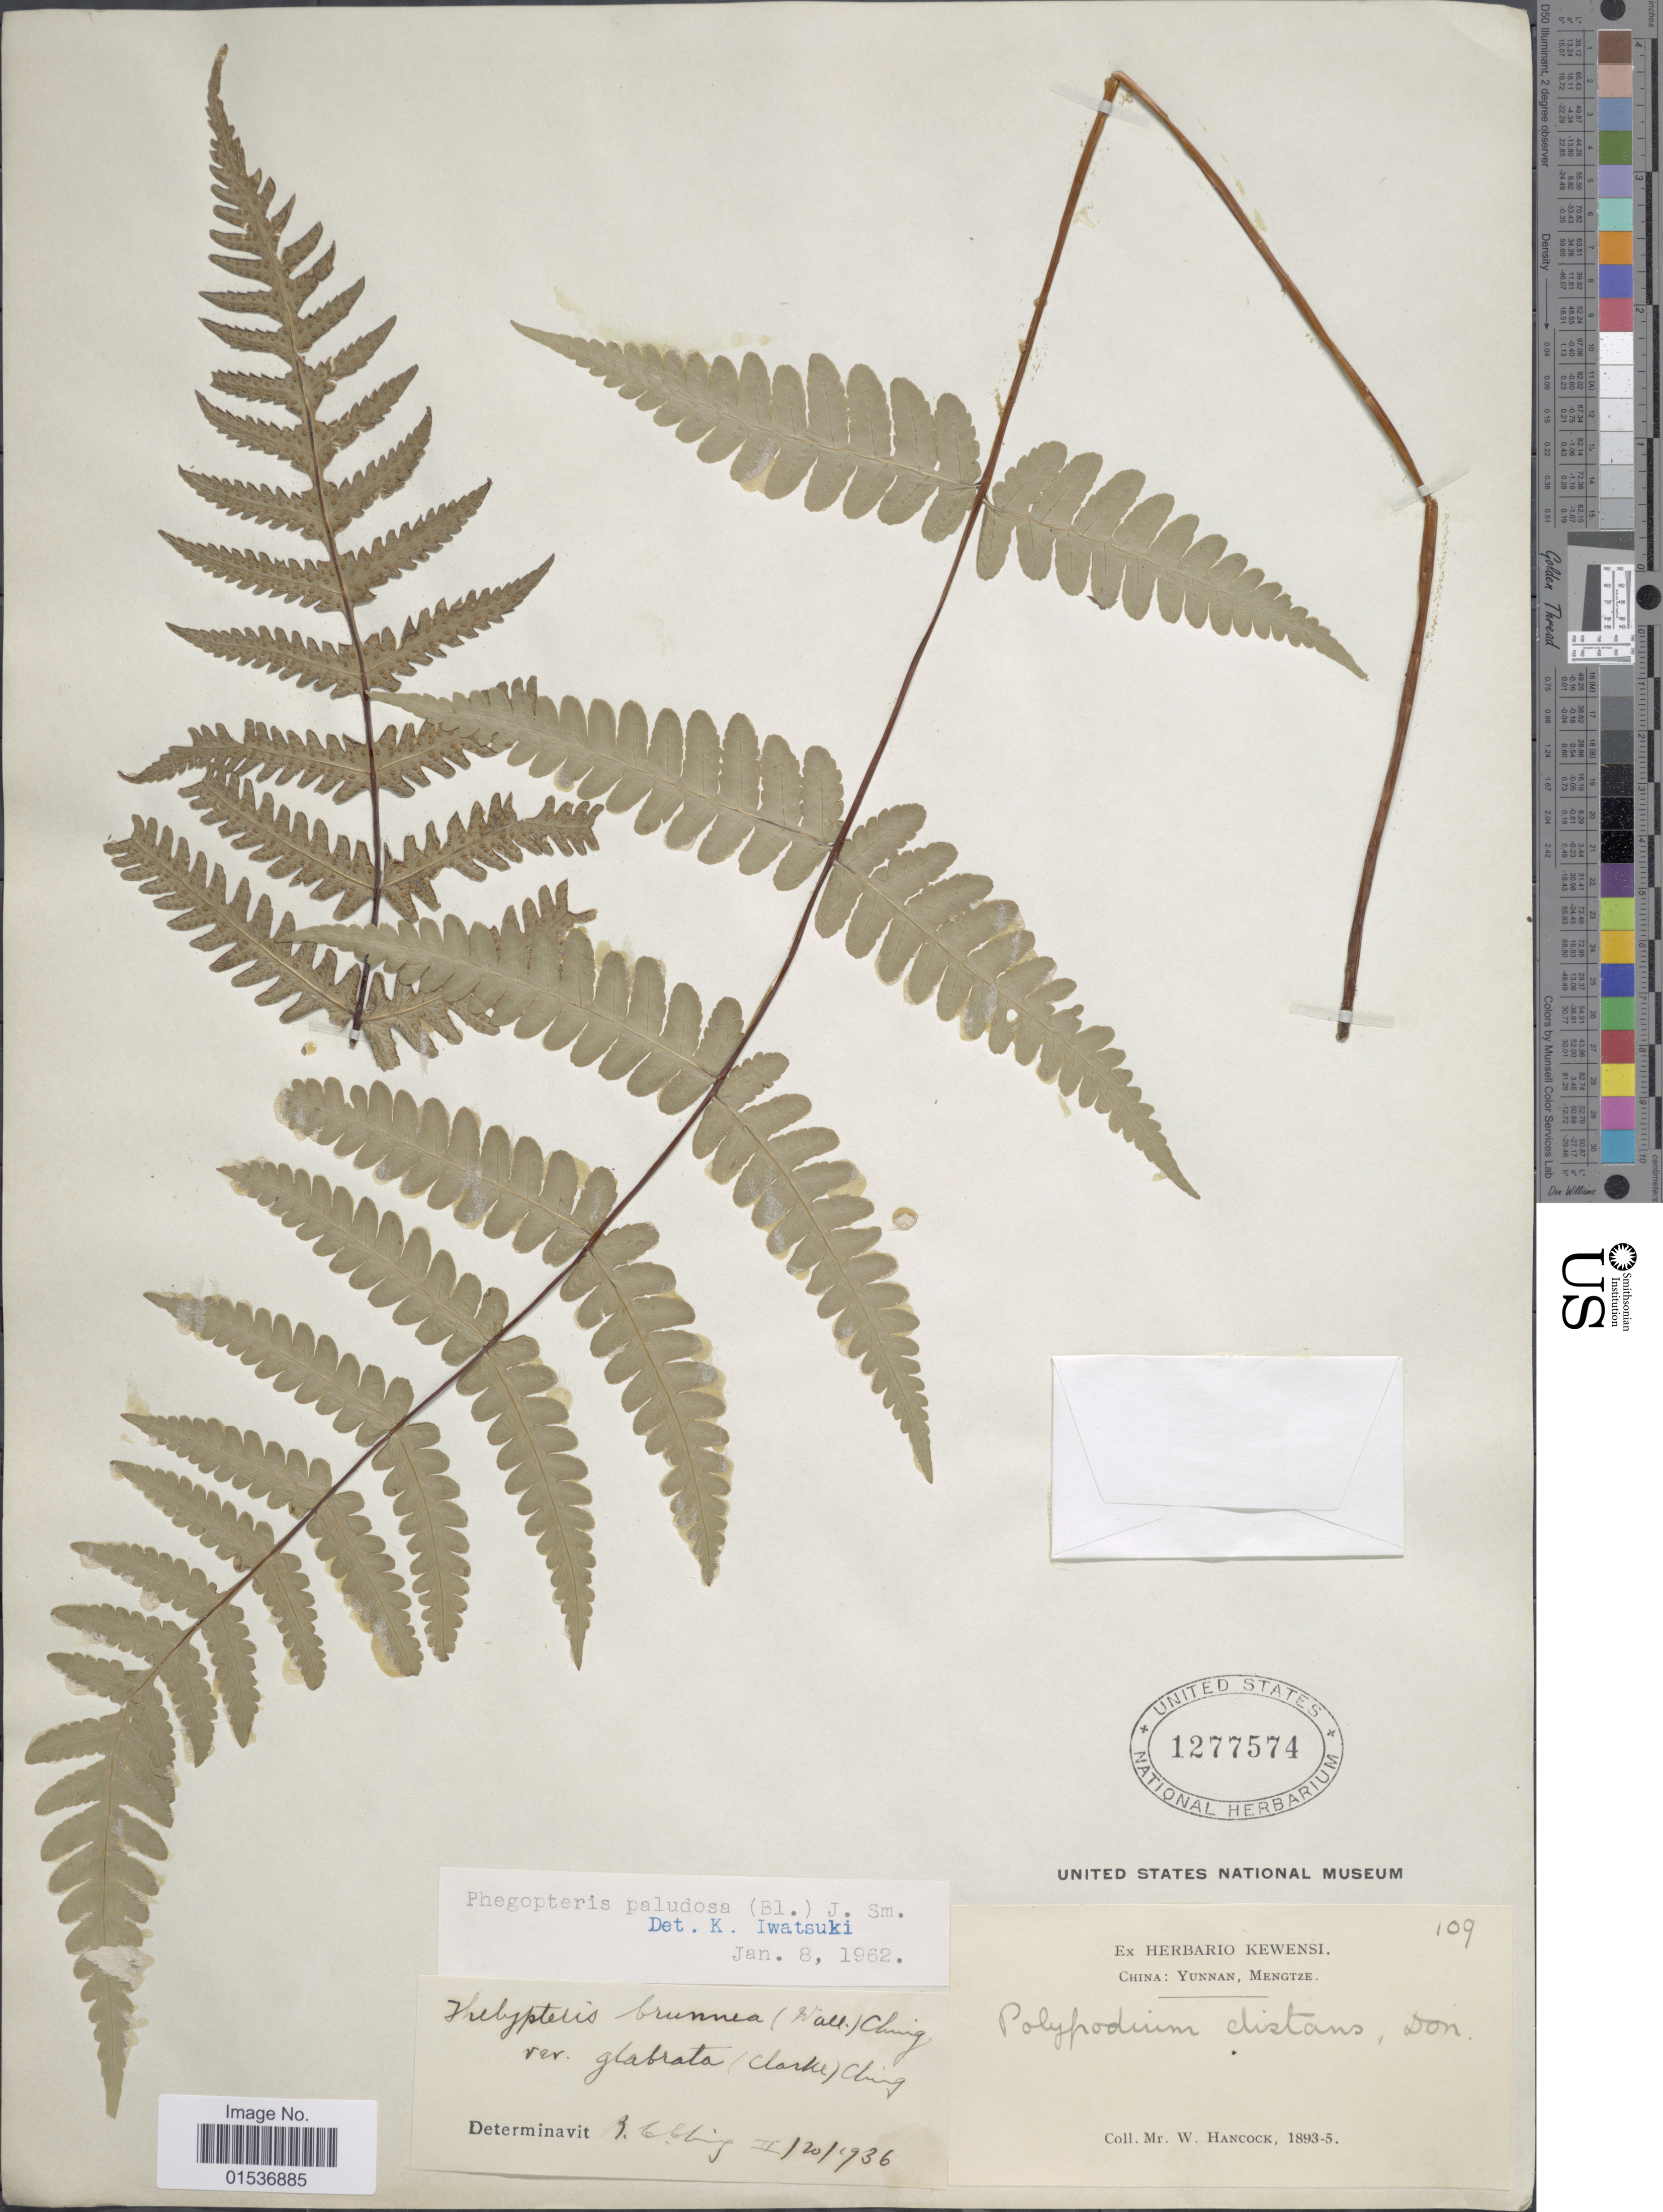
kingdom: Plantae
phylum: Tracheophyta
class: Polypodiopsida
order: Polypodiales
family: Thelypteridaceae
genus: Pseudophegopteris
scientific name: Pseudophegopteris paludosa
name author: (Blume) Ching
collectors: W. Hancock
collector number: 109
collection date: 1893/1895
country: China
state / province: Yunnan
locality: Yunnan, Mengtze.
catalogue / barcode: US 1277574